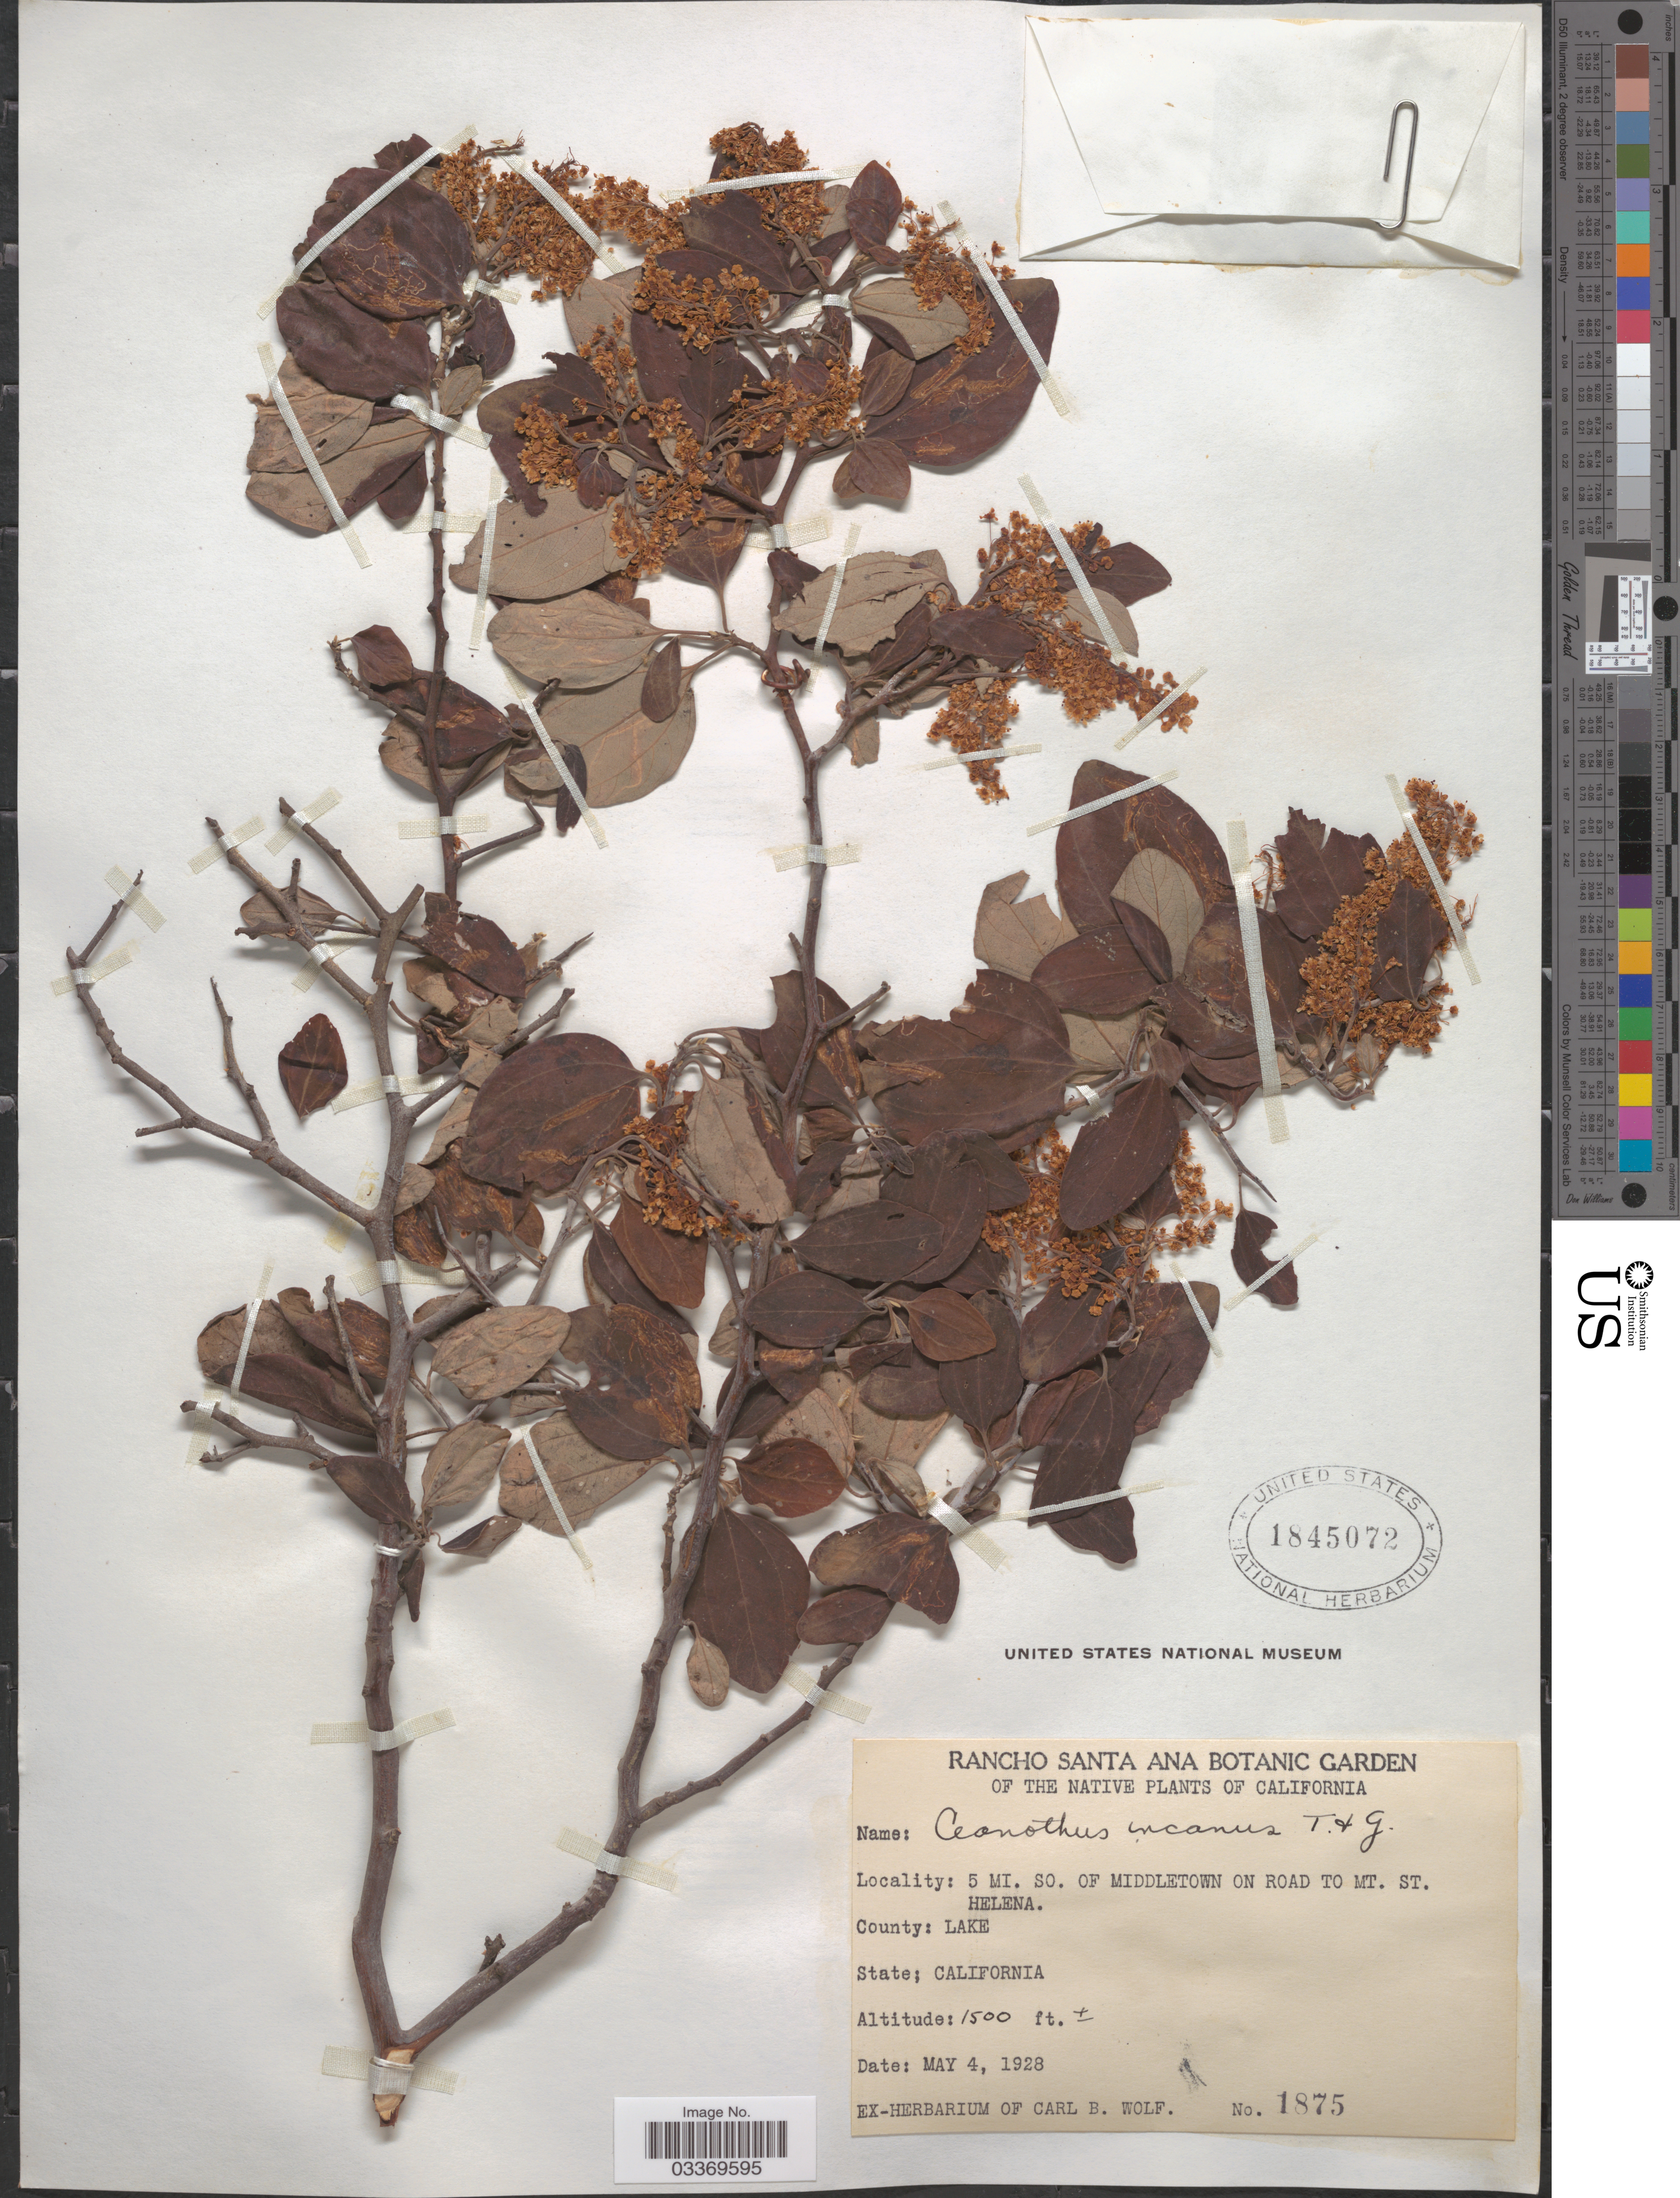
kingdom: Plantae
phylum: Tracheophyta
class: Magnoliopsida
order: Rosales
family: Rhamnaceae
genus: Ceanothus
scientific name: Ceanothus incanus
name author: Torr. & A. Gray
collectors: ex herb. Carl B. Wolf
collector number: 1875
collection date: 1928-05-04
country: United States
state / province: California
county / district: Lake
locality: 5 mi. so. of Middletown on road to Mt. St. Helena. County: Lake.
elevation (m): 457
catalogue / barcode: US 1845072